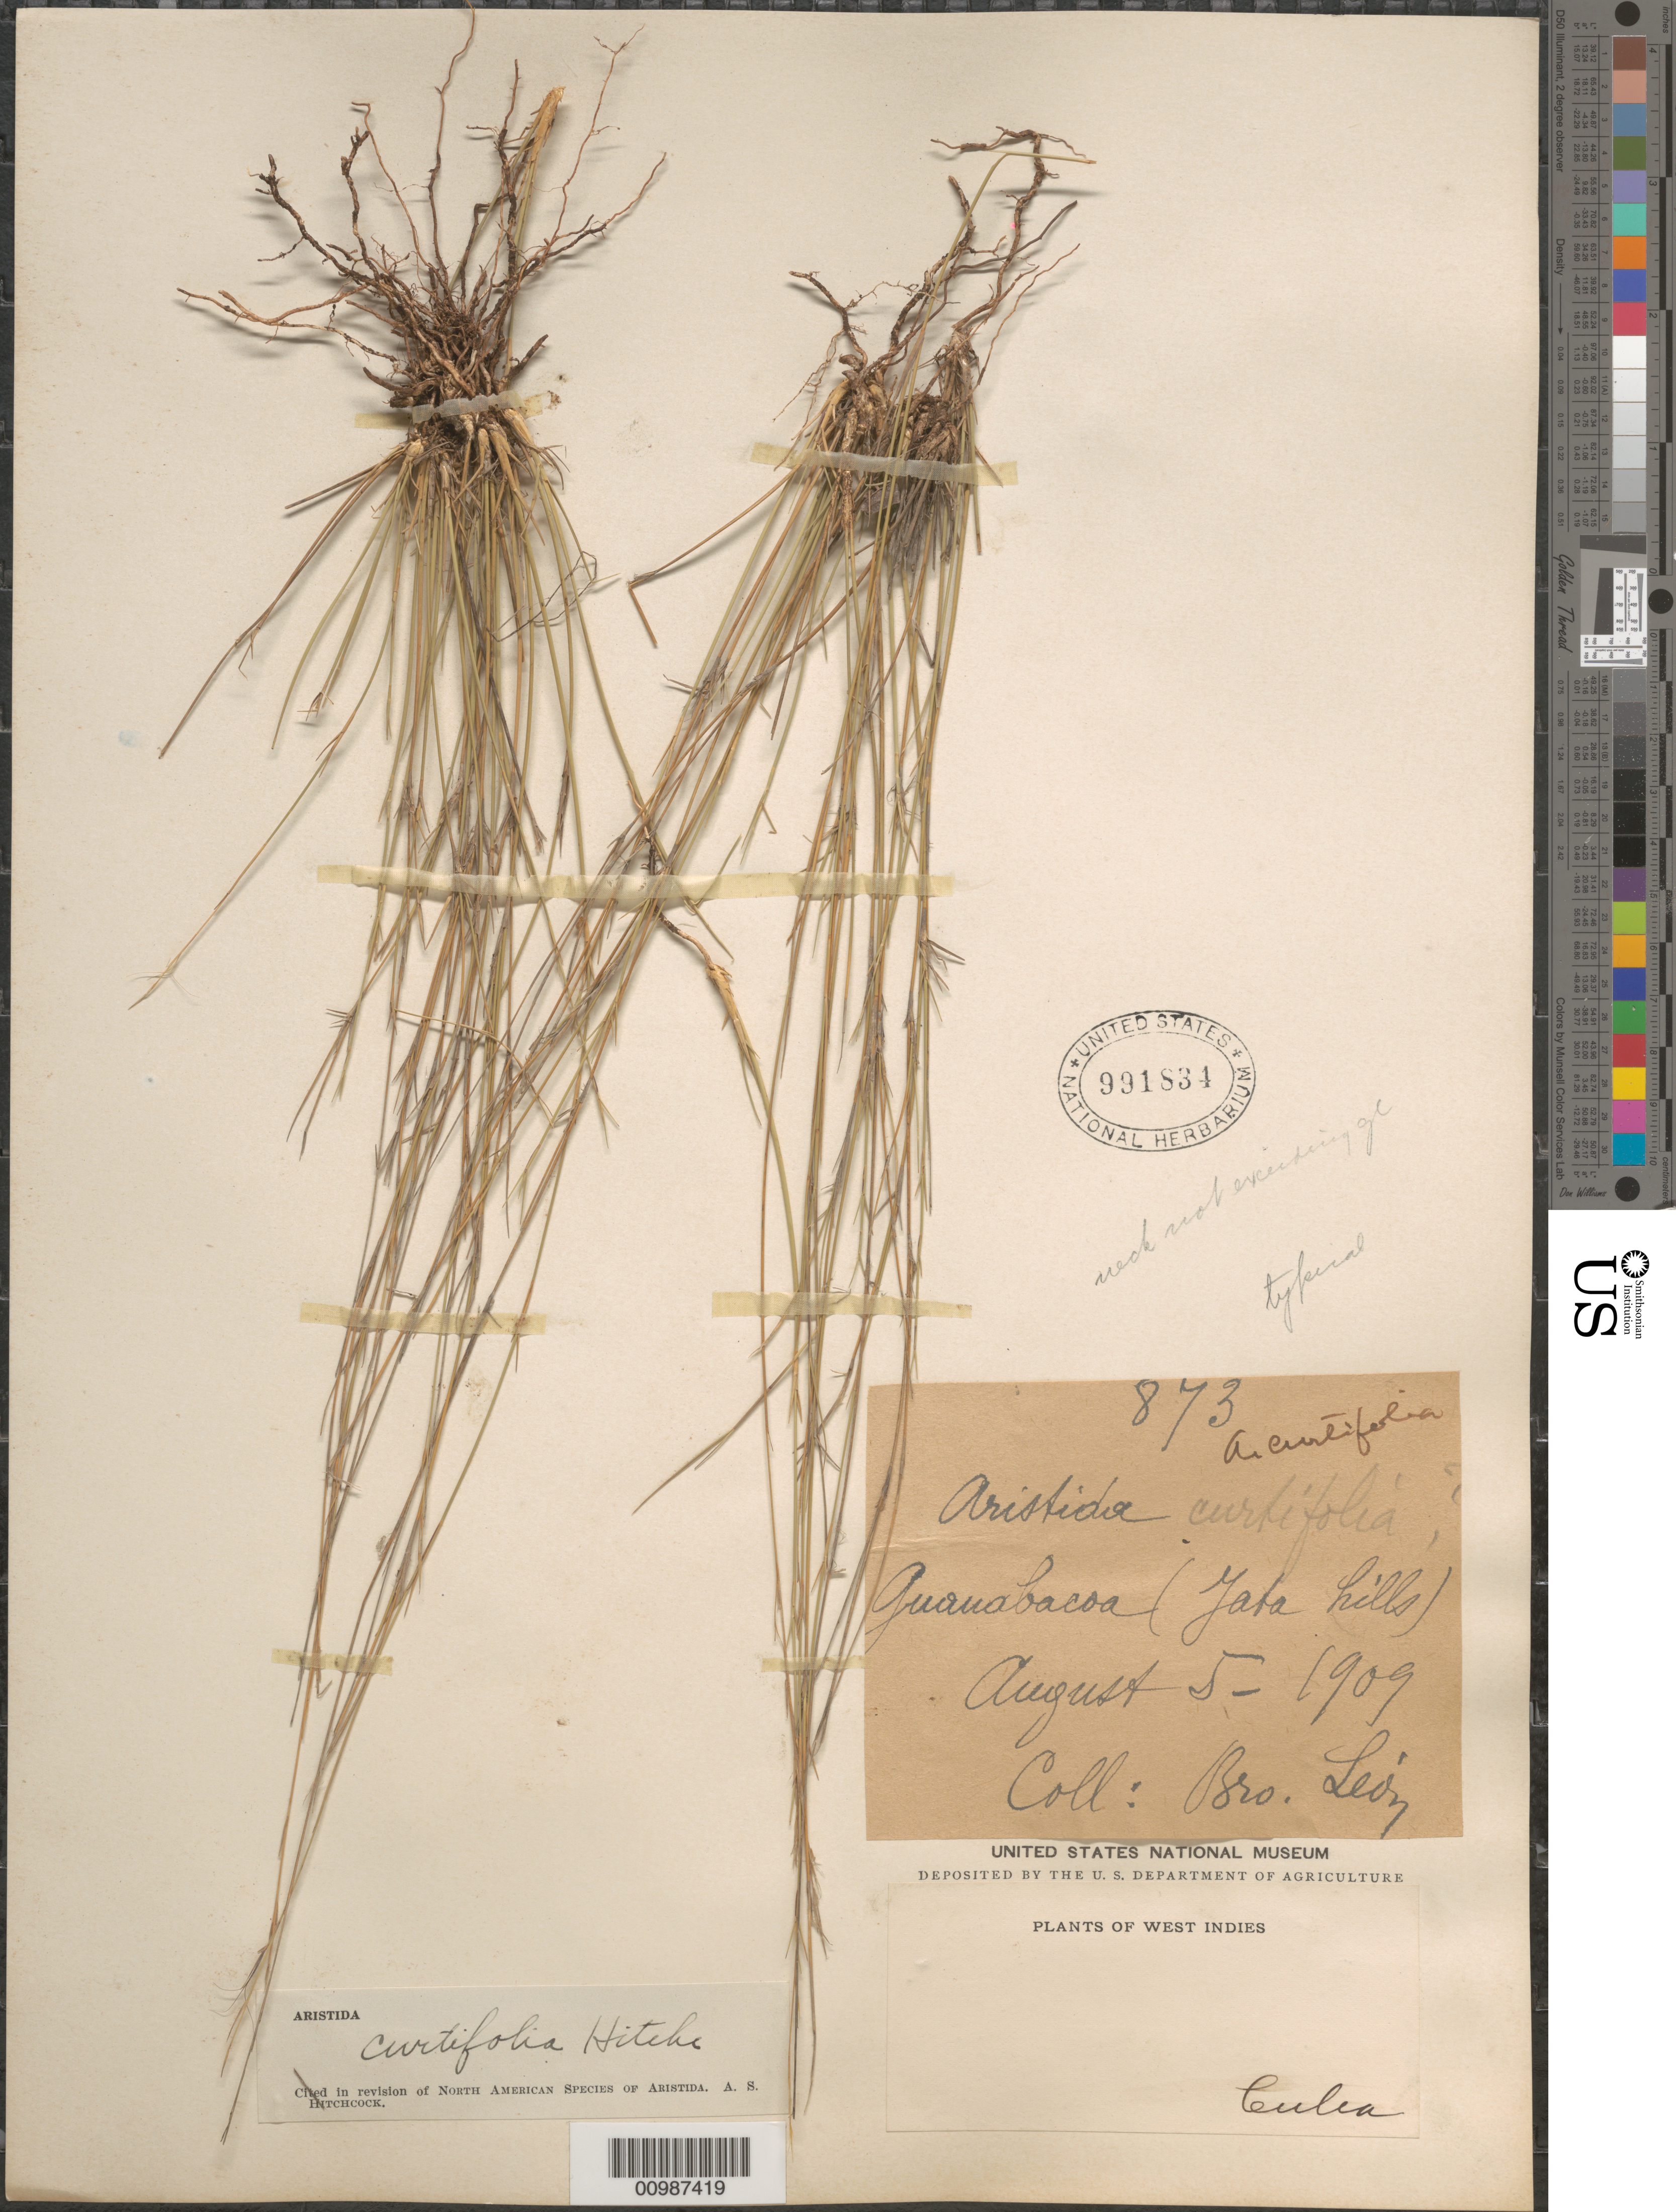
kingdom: Plantae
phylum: Tracheophyta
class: Liliopsida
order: Poales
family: Poaceae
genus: Aristida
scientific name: Aristida curtifolia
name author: Hitchc.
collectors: Bro. León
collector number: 873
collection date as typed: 05 Aug 1909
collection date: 1909-08-05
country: Cuba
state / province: La Habana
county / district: Municipio Guanabacoa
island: Cuba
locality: Jata hills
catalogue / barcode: US 991834